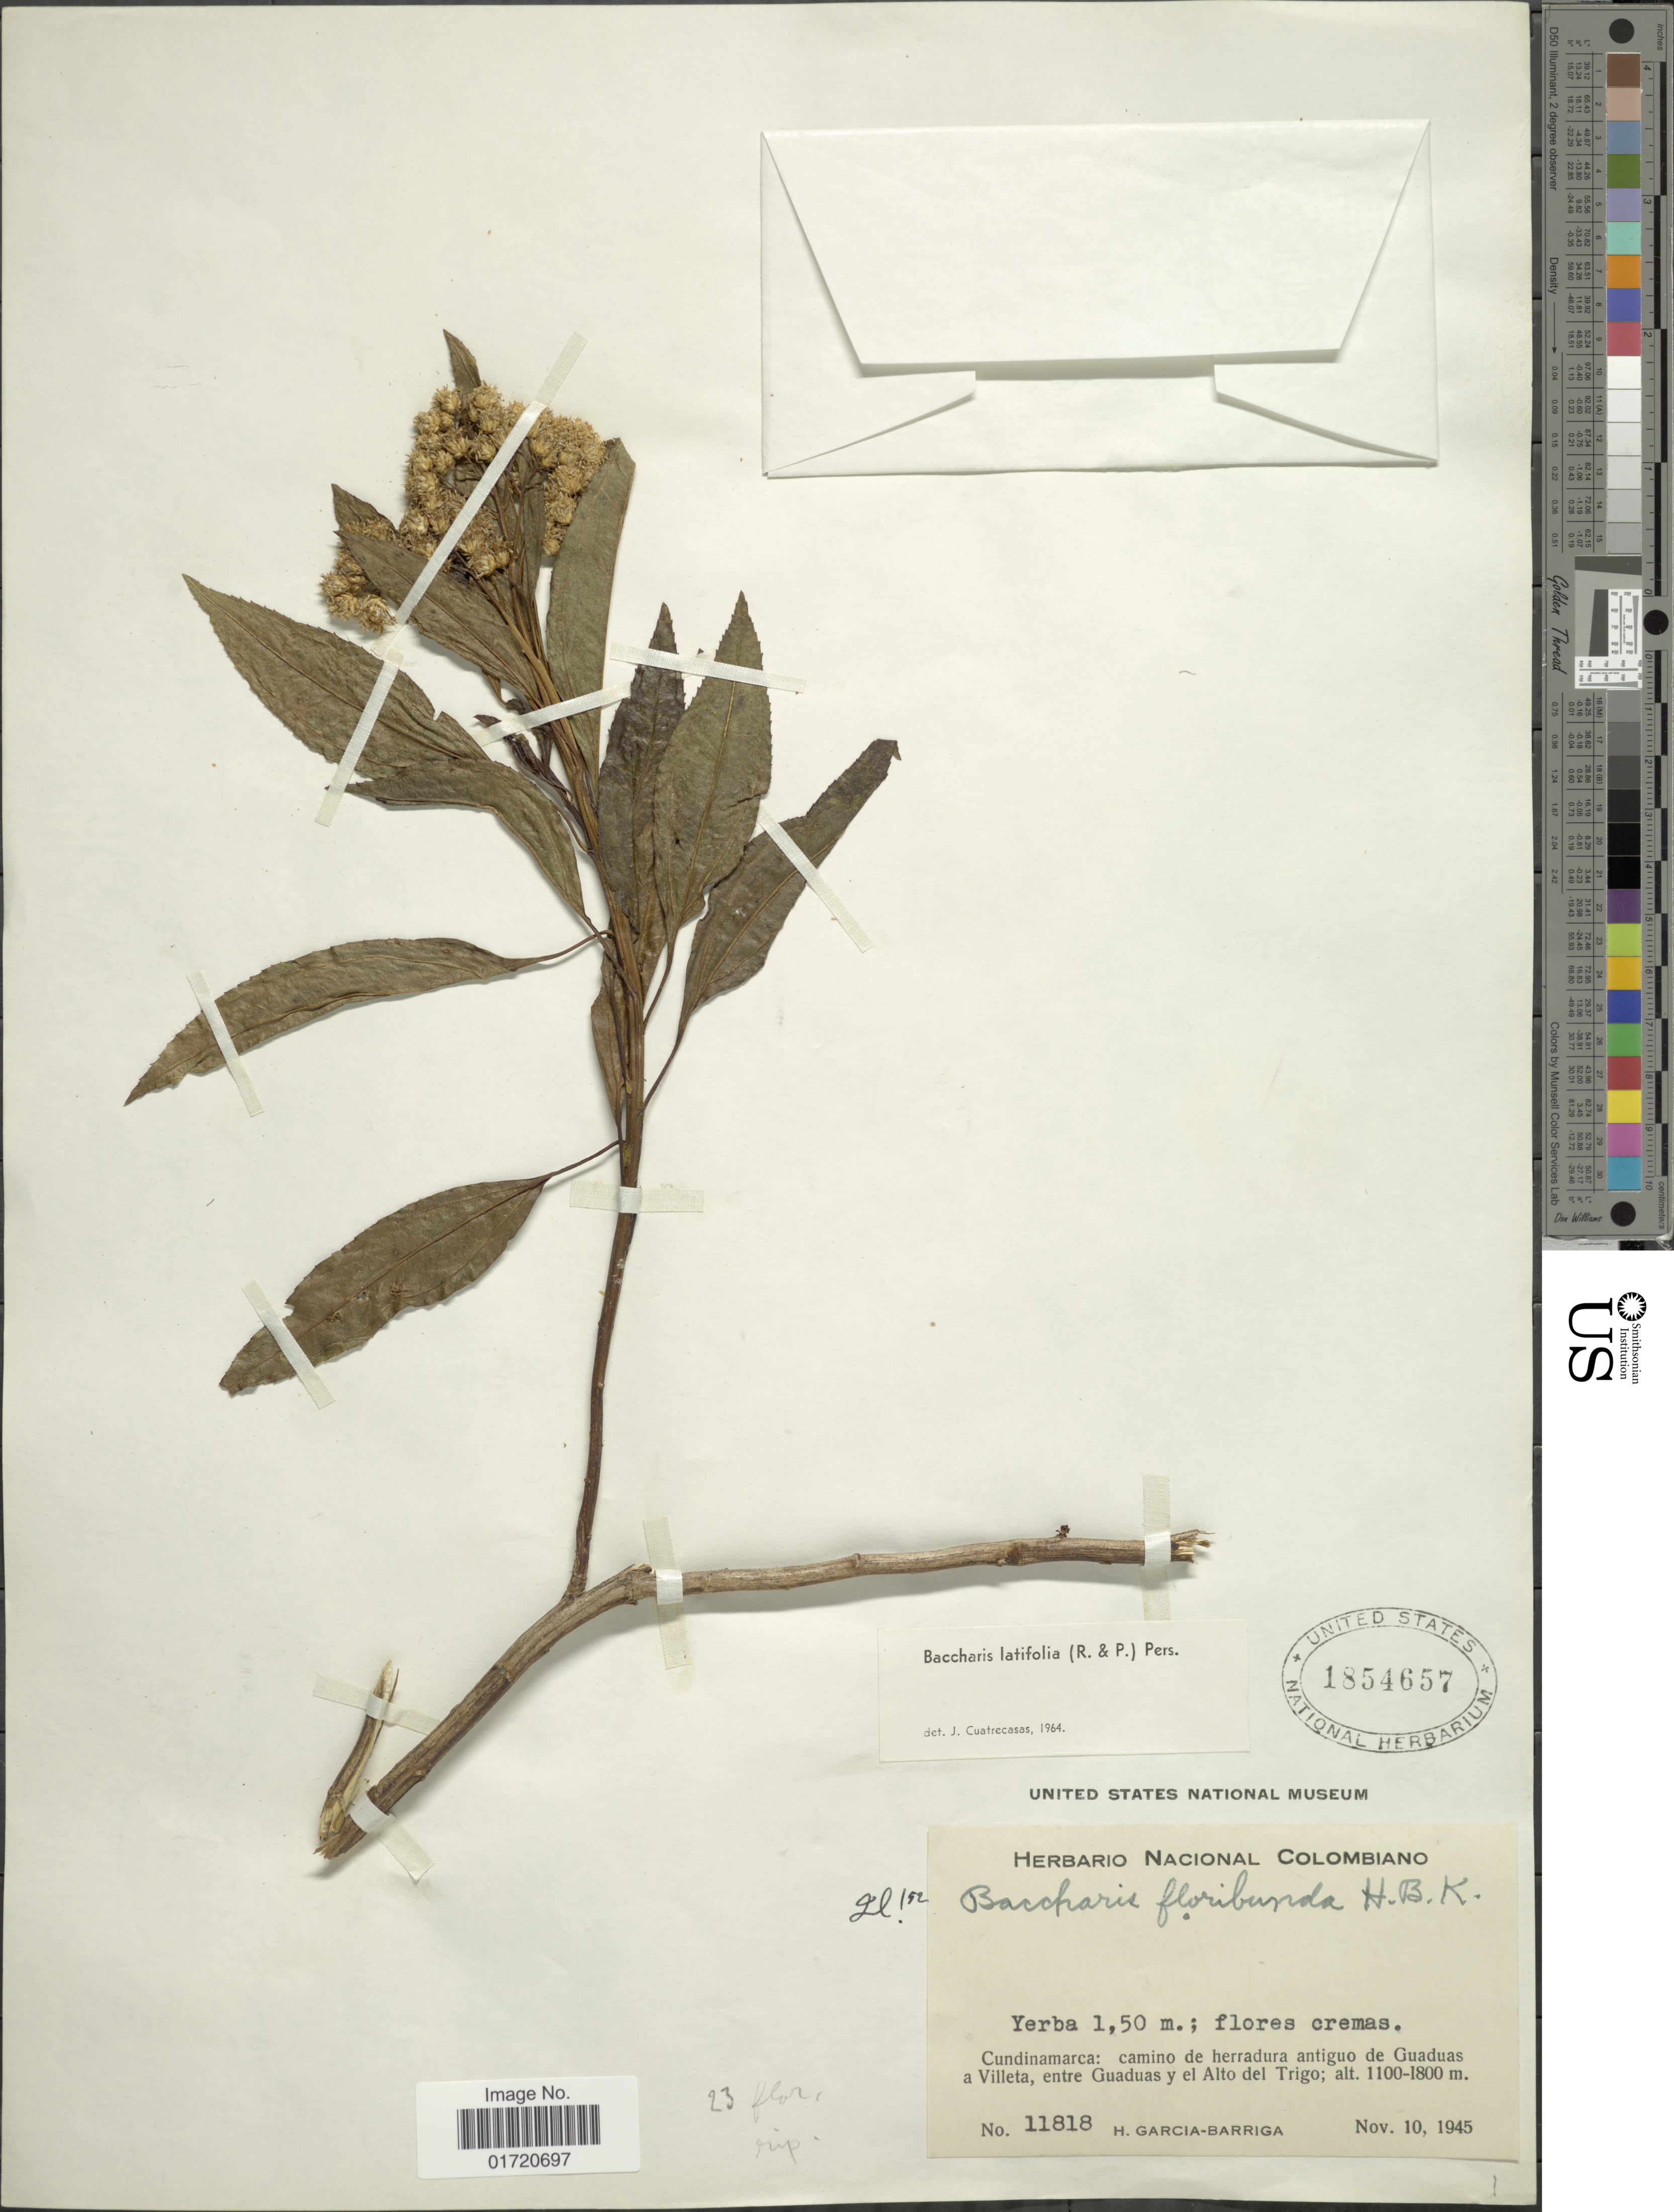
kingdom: Plantae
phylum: Tracheophyta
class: Magnoliopsida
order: Asterales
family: Asteraceae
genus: Baccharis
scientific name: Baccharis latifolia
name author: (Ruiz & Pav.) Pers.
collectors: H. García Barriga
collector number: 11818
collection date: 1945-11-10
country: Colombia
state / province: Cundinamarca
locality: Camino de herradura antiguo de Guaduas a Villeta, entre Guaduas y el Alto del Trigo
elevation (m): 1100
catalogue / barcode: US 1854657